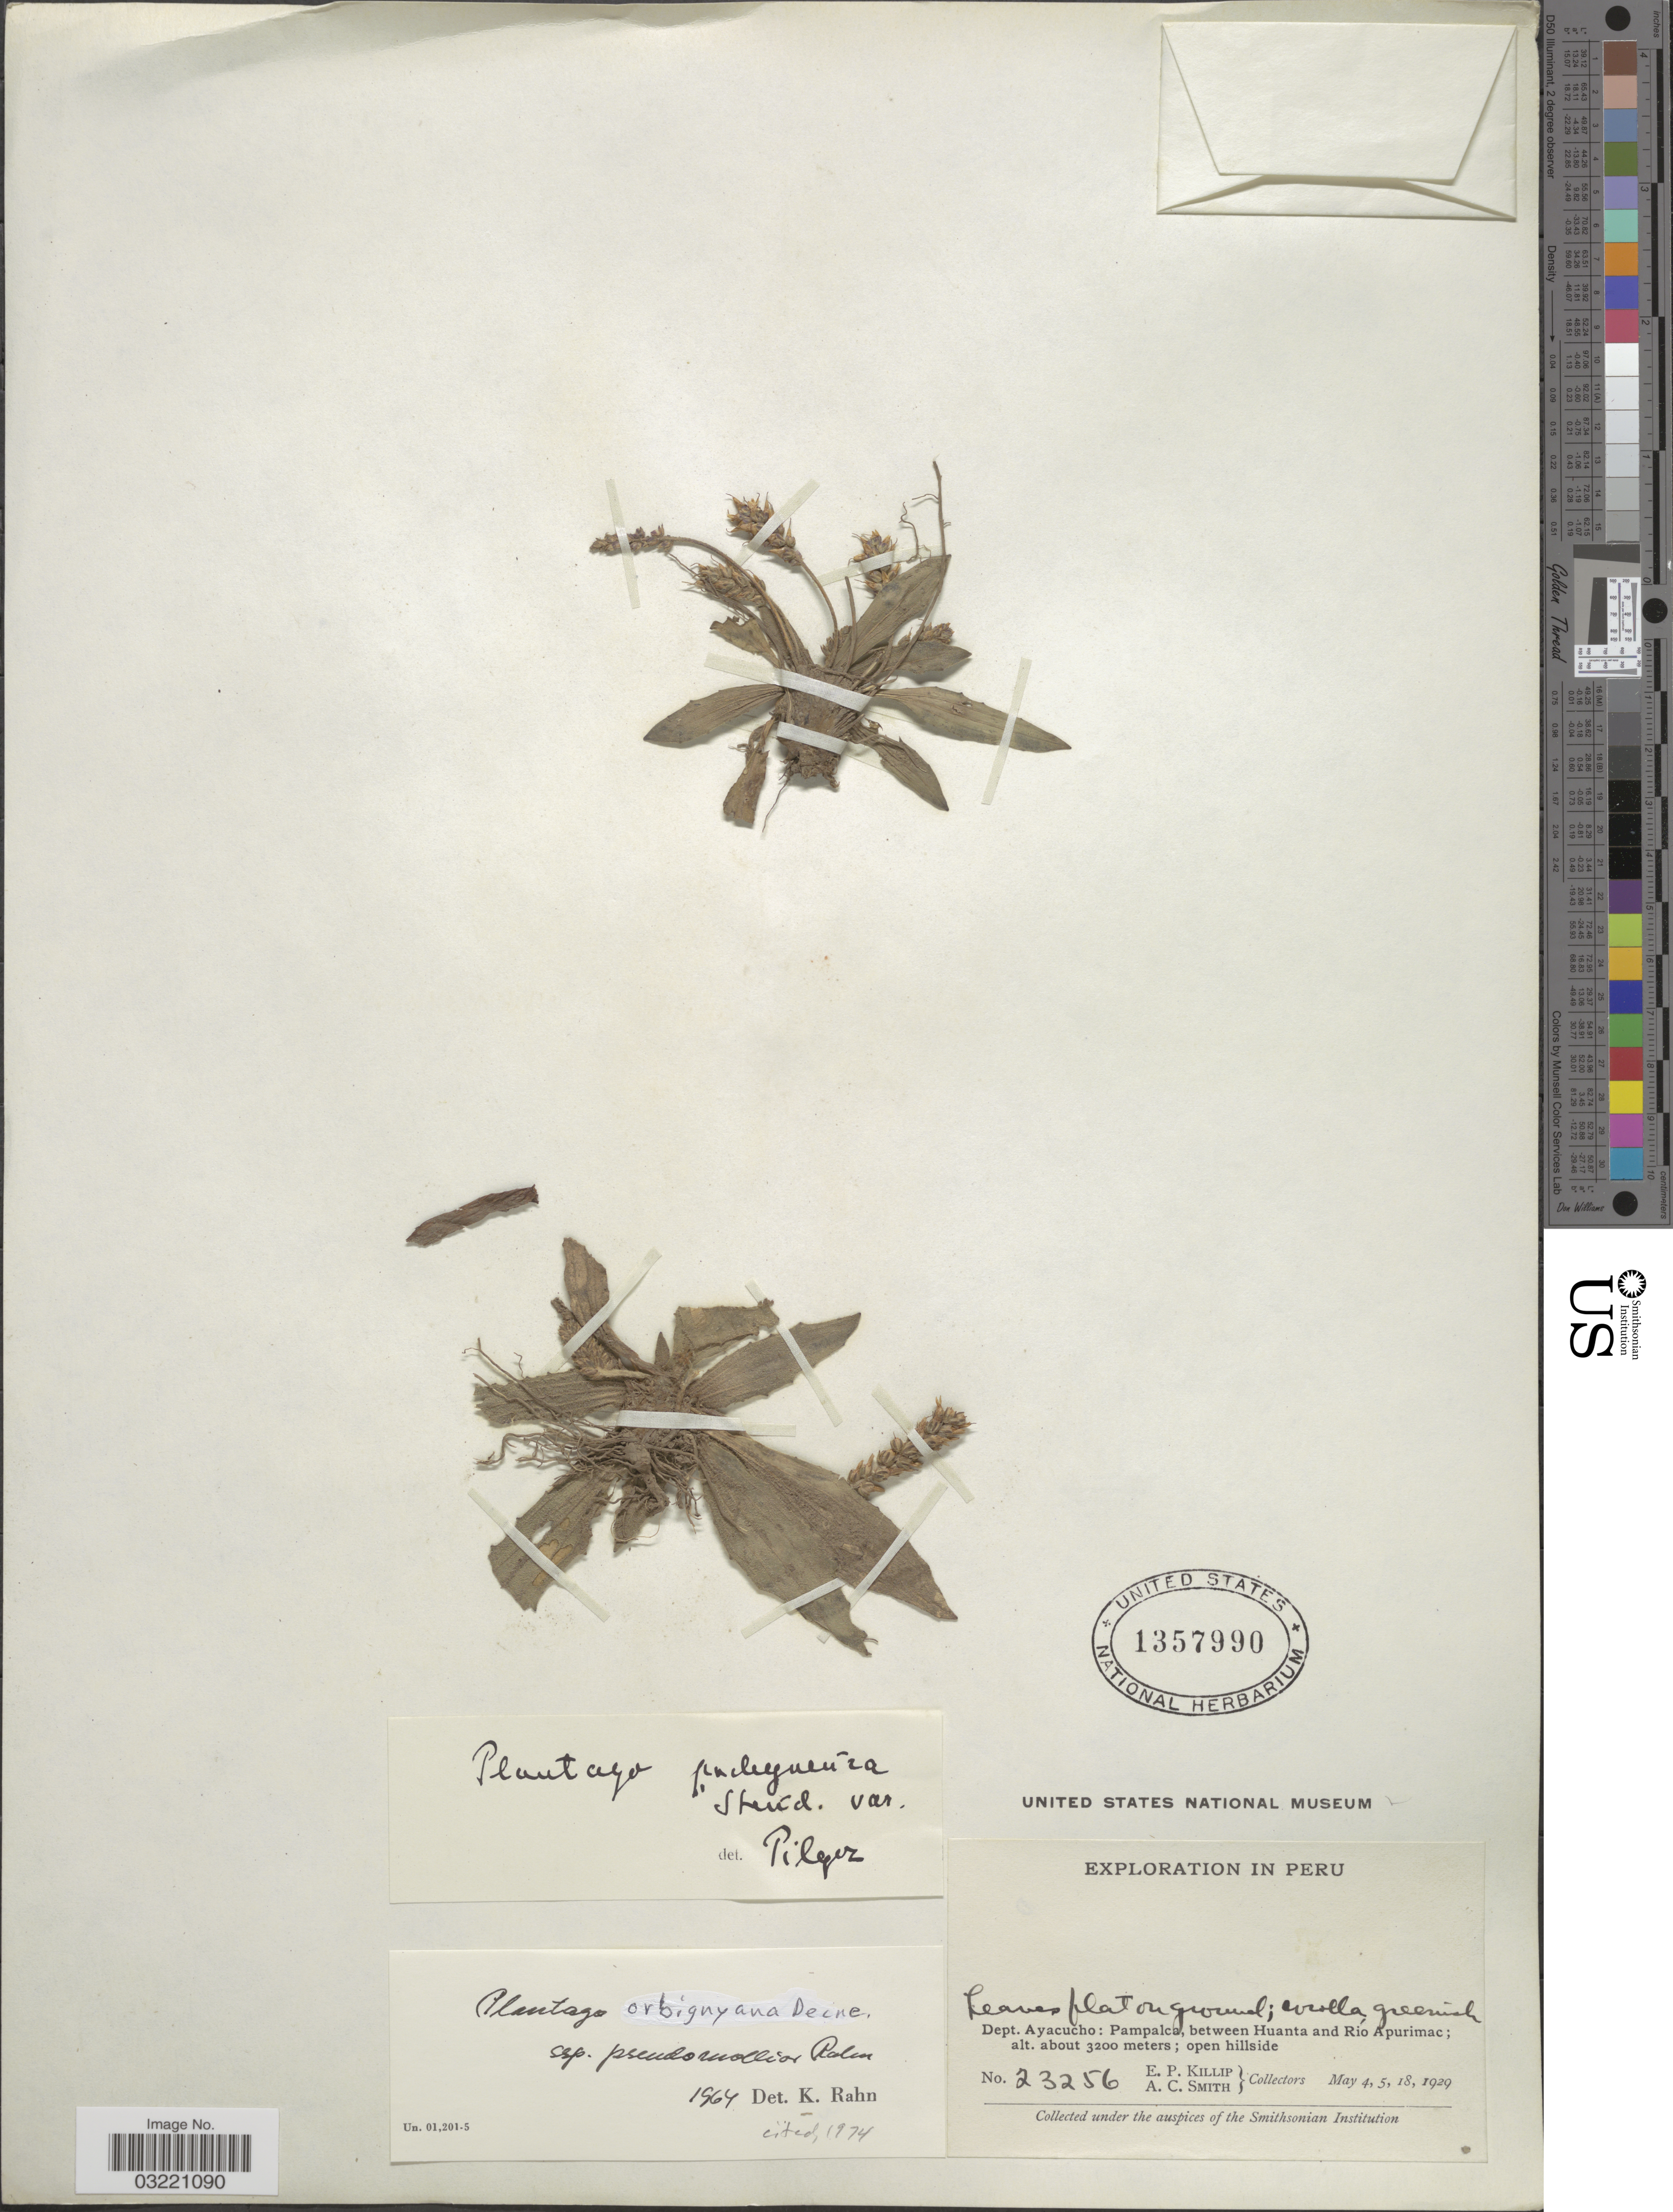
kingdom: Plantae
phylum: Tracheophyta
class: Magnoliopsida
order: Lamiales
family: Plantaginaceae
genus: Plantago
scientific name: Plantago orbignyana subsp. pseudomollior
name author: (Rahn) Rahn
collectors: E. P. Killip & A. C. Smith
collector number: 23256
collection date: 1929-05-04/1929-05-18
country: Peru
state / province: Ayacucho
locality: Dept. Ayacucho: Pampalca, between Huanta and Río Apurimac.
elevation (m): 3200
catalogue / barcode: US 1357990